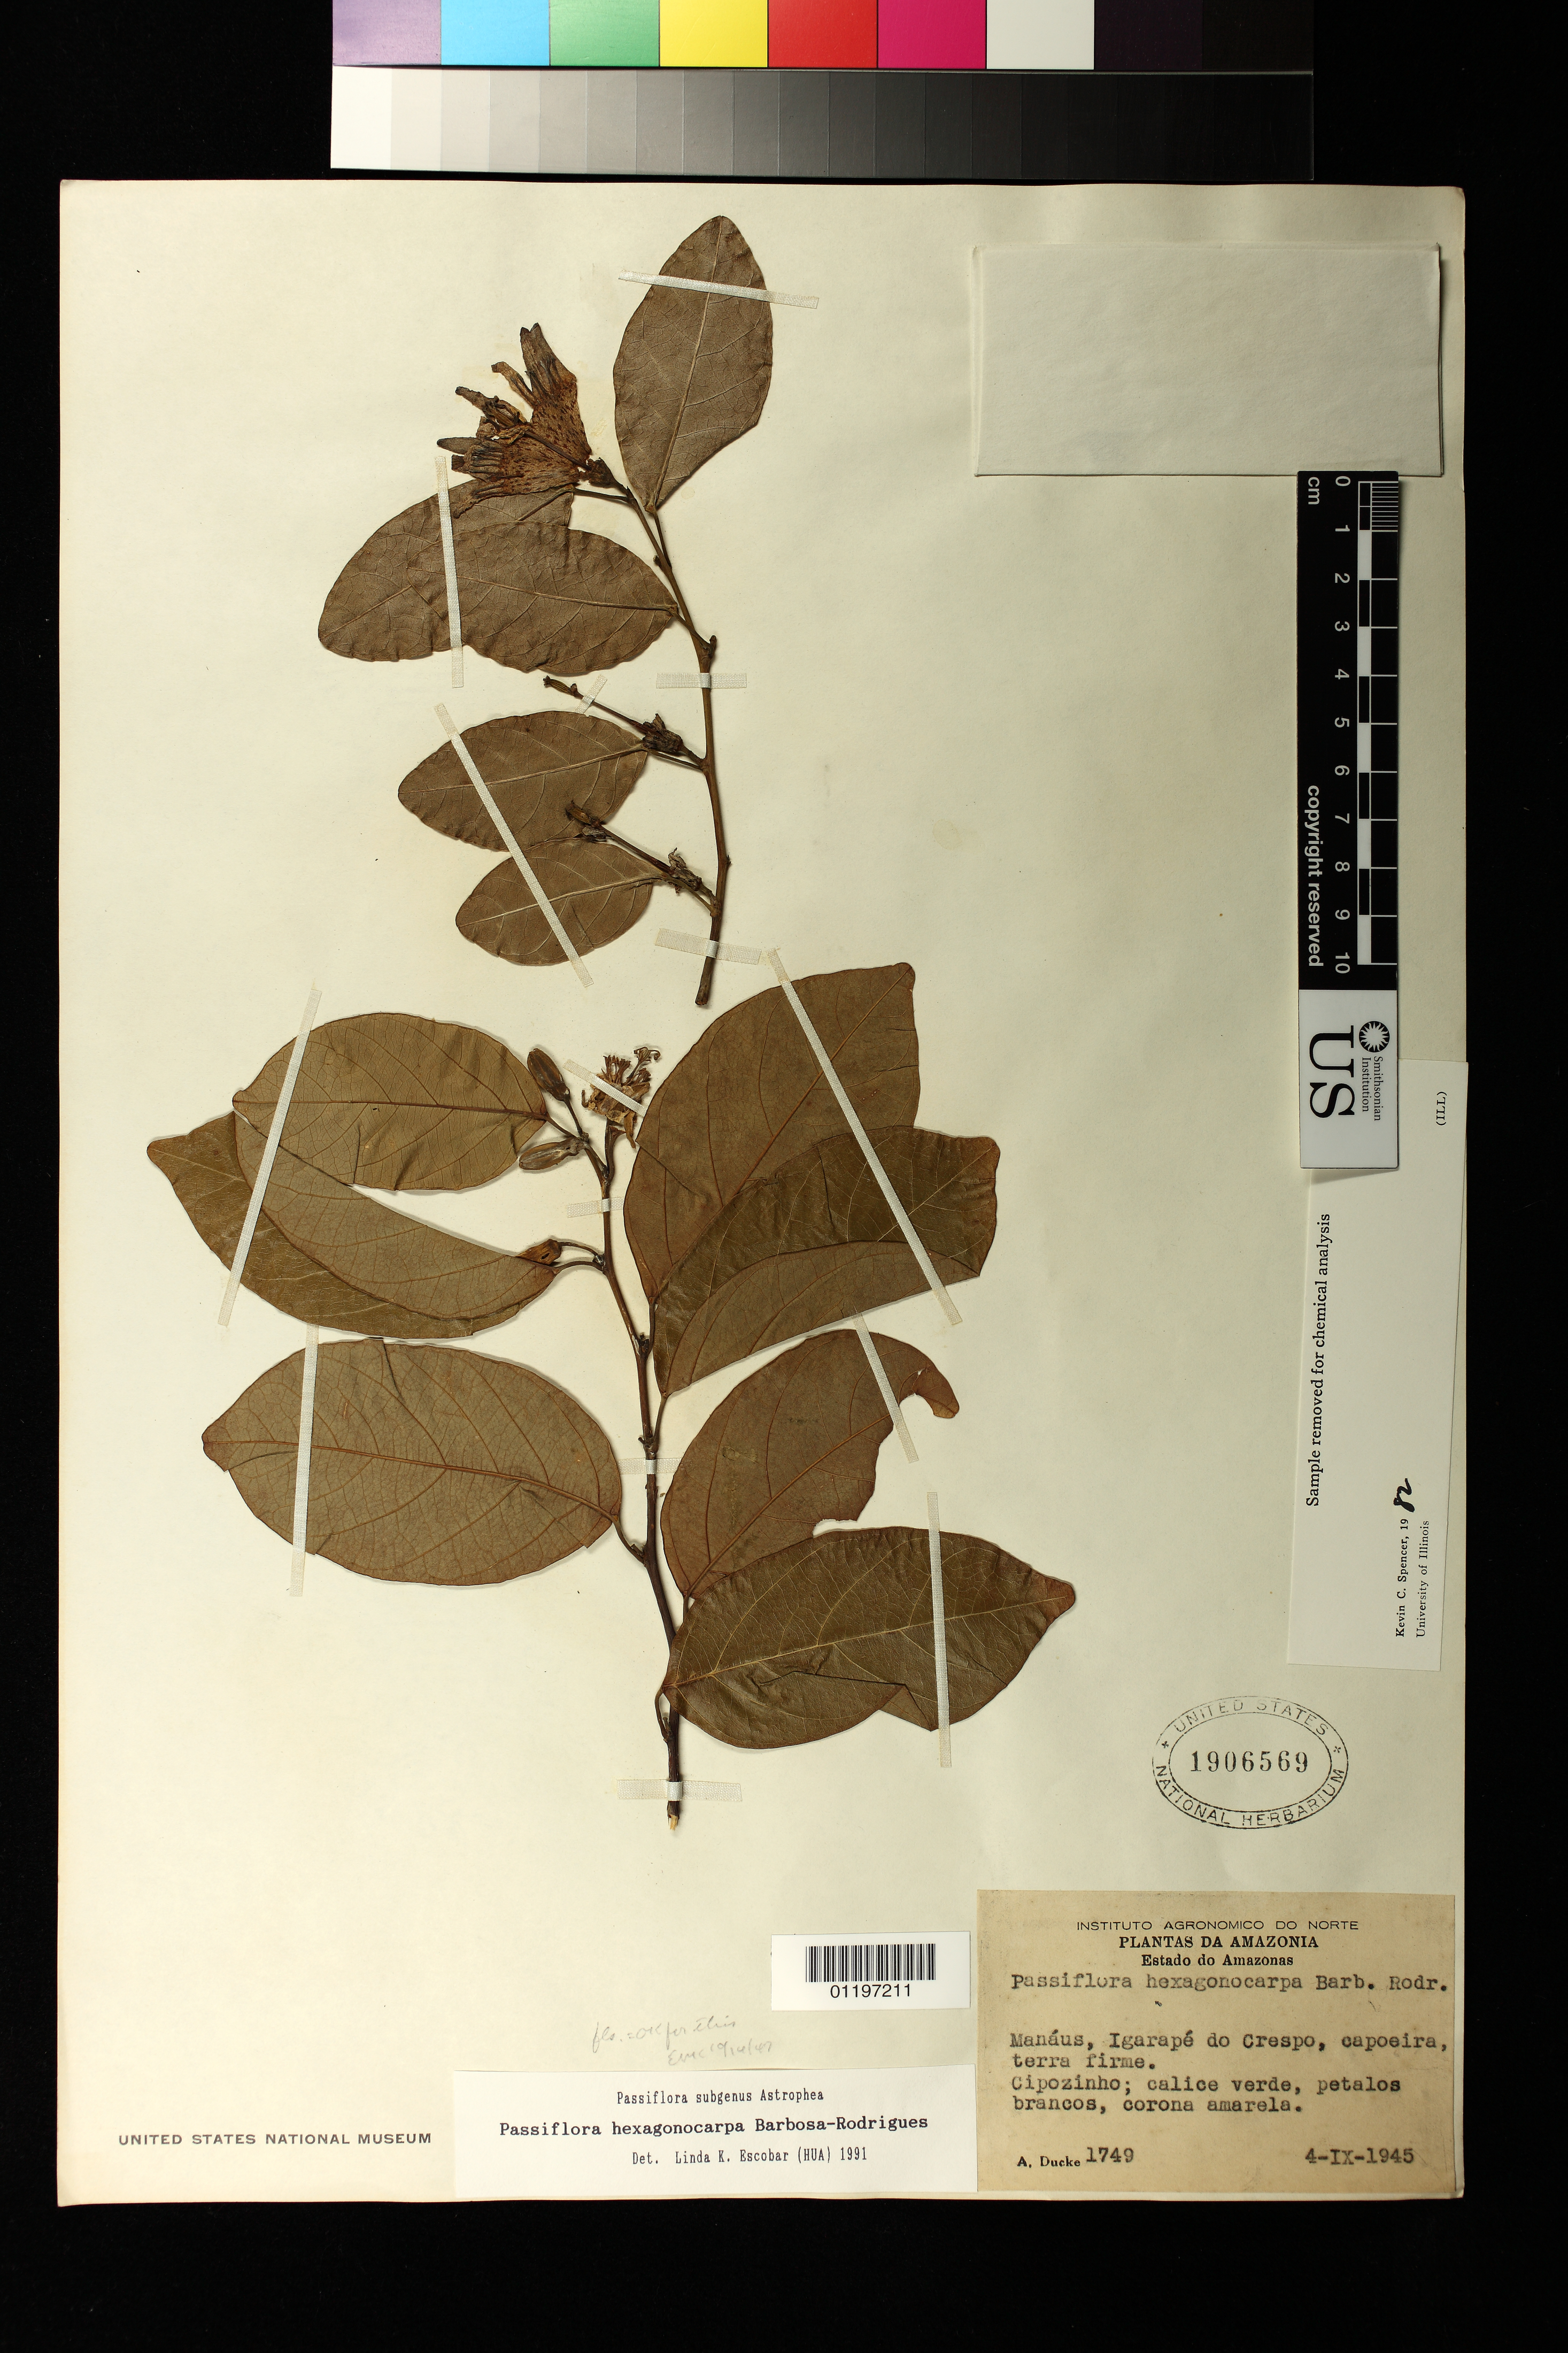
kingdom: Plantae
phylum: Tracheophyta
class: Magnoliopsida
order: Malpighiales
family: Passifloraceae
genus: Passiflora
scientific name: Passiflora hexagonocarpa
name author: Barb. Rodr.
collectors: A. Ducke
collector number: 1749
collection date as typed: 09 Apr 1945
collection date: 1945-04-09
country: Brazil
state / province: Amazonas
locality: Manáos, Igarapé do Crespo, capoeira, terra firma.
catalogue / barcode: US 1906569